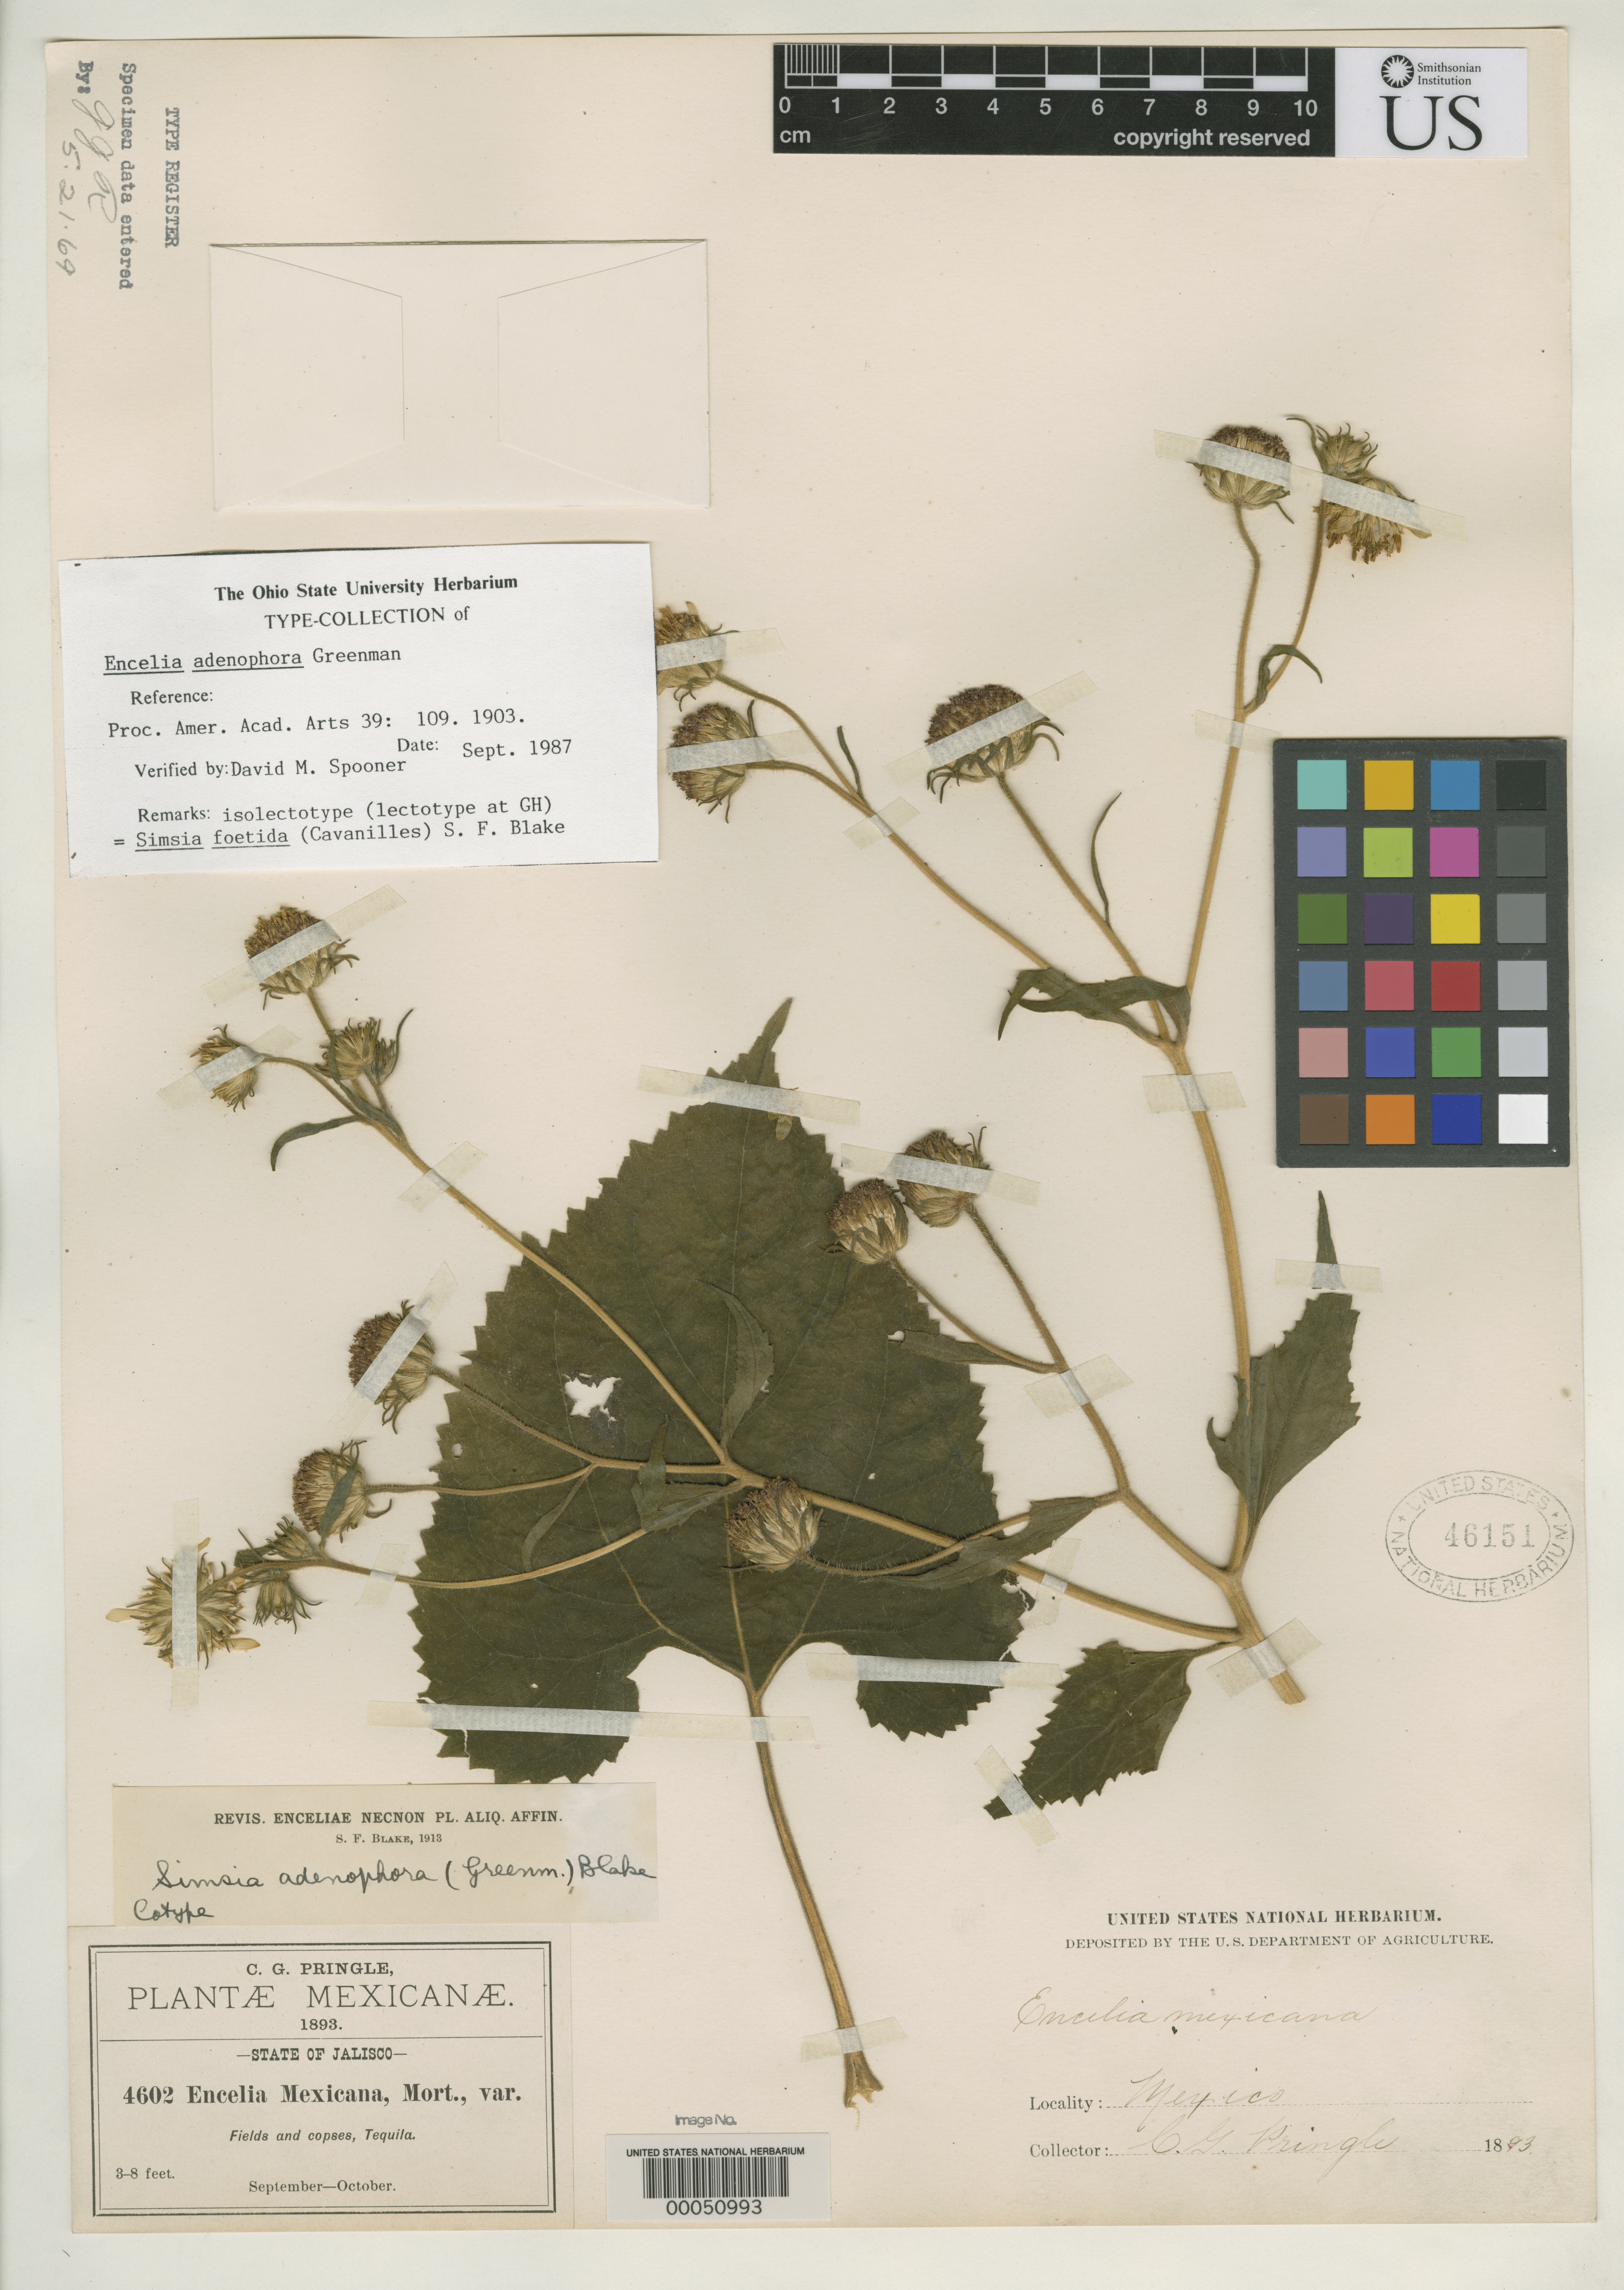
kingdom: Plantae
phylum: Tracheophyta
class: Magnoliopsida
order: Asterales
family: Asteraceae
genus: Encelia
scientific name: Encelia adenophora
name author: Greenm.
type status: Isosyntype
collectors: C. G. Pringle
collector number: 4602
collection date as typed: Sep 1893 to -- Oct 1893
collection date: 1893-09/1893-10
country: Mexico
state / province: Jalisco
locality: Teqxila.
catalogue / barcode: US 46151